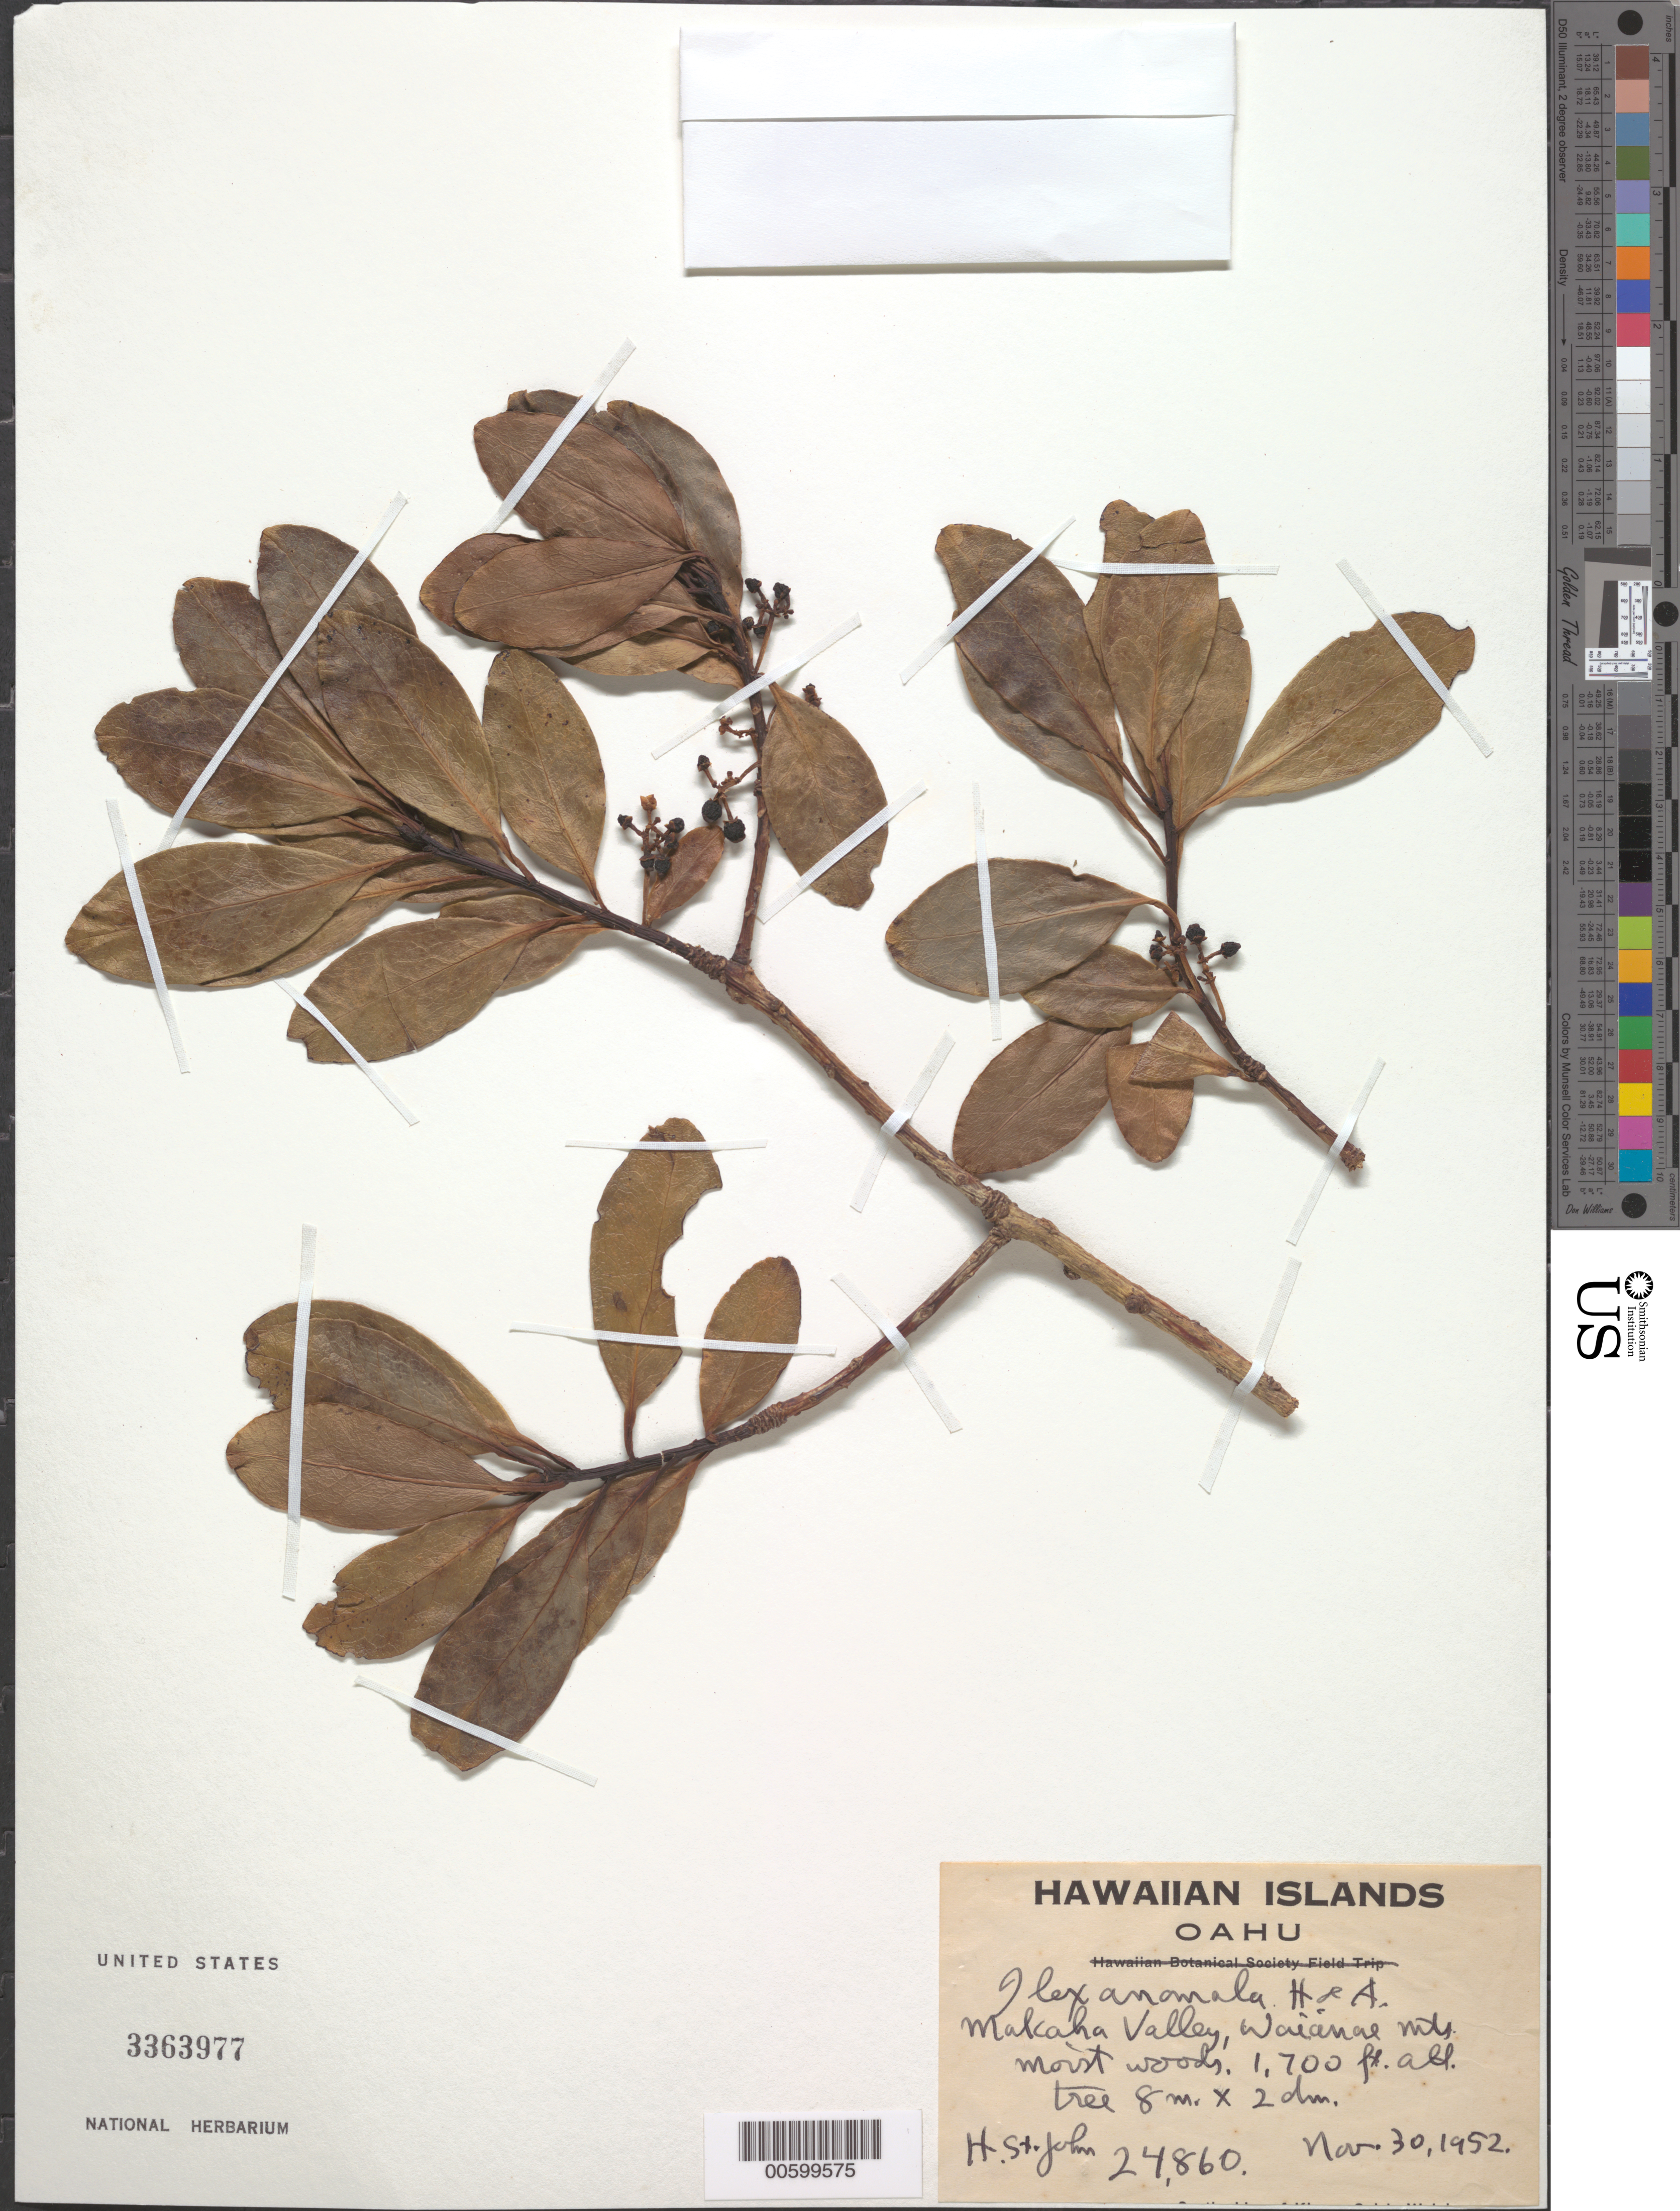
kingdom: Plantae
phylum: Tracheophyta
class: Magnoliopsida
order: Aquifoliales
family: Aquifoliaceae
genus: Ilex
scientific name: Ilex anomala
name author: Hook. & Arn.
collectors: H. St. John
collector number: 24860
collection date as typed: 30 Nov 1952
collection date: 1952-11-30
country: United States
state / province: Hawaii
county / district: Honolulu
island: Oahu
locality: Makaha Valley, Waianae Mts.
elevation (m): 518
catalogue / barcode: US 3363977